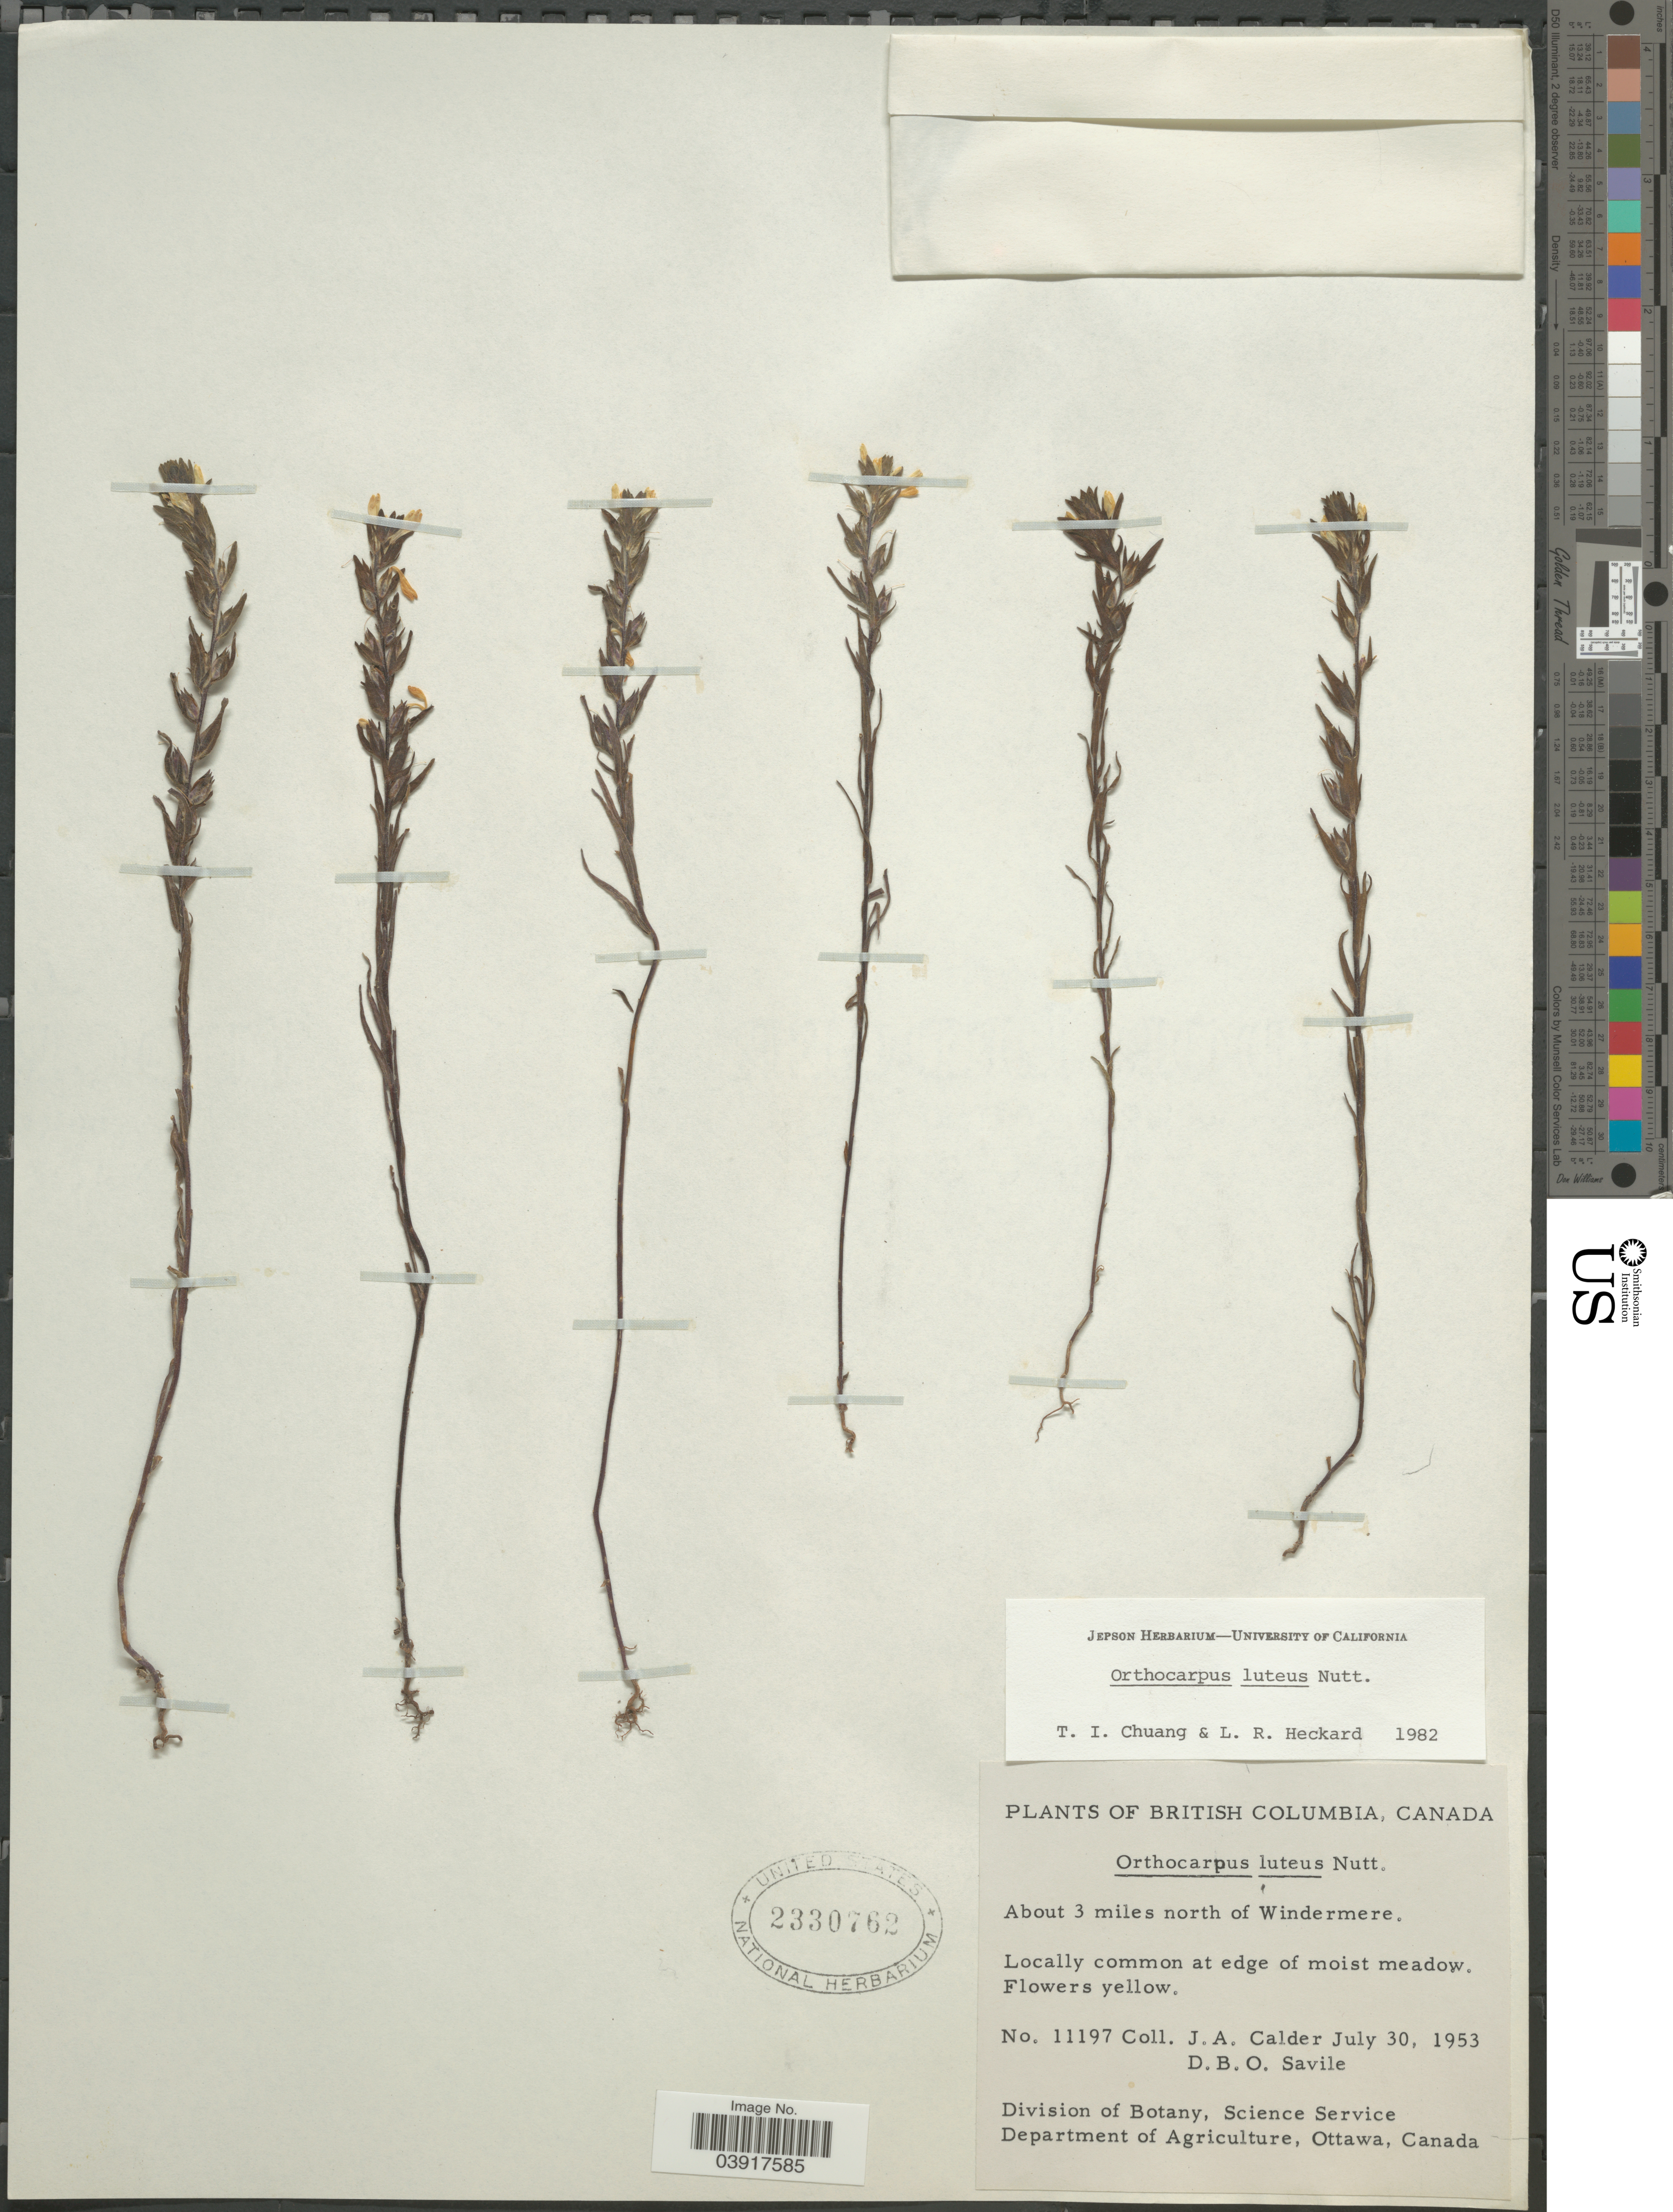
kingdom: Plantae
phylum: Tracheophyta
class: Magnoliopsida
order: Lamiales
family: Orobanchaceae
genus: Orthocarpus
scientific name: Orthocarpus luteus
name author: Nutt.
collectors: J. A. Calder & D. Savile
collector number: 11197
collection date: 1953-07-30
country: Canada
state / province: British Columbia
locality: About 3 miles north of Windermere.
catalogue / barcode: US 2330762